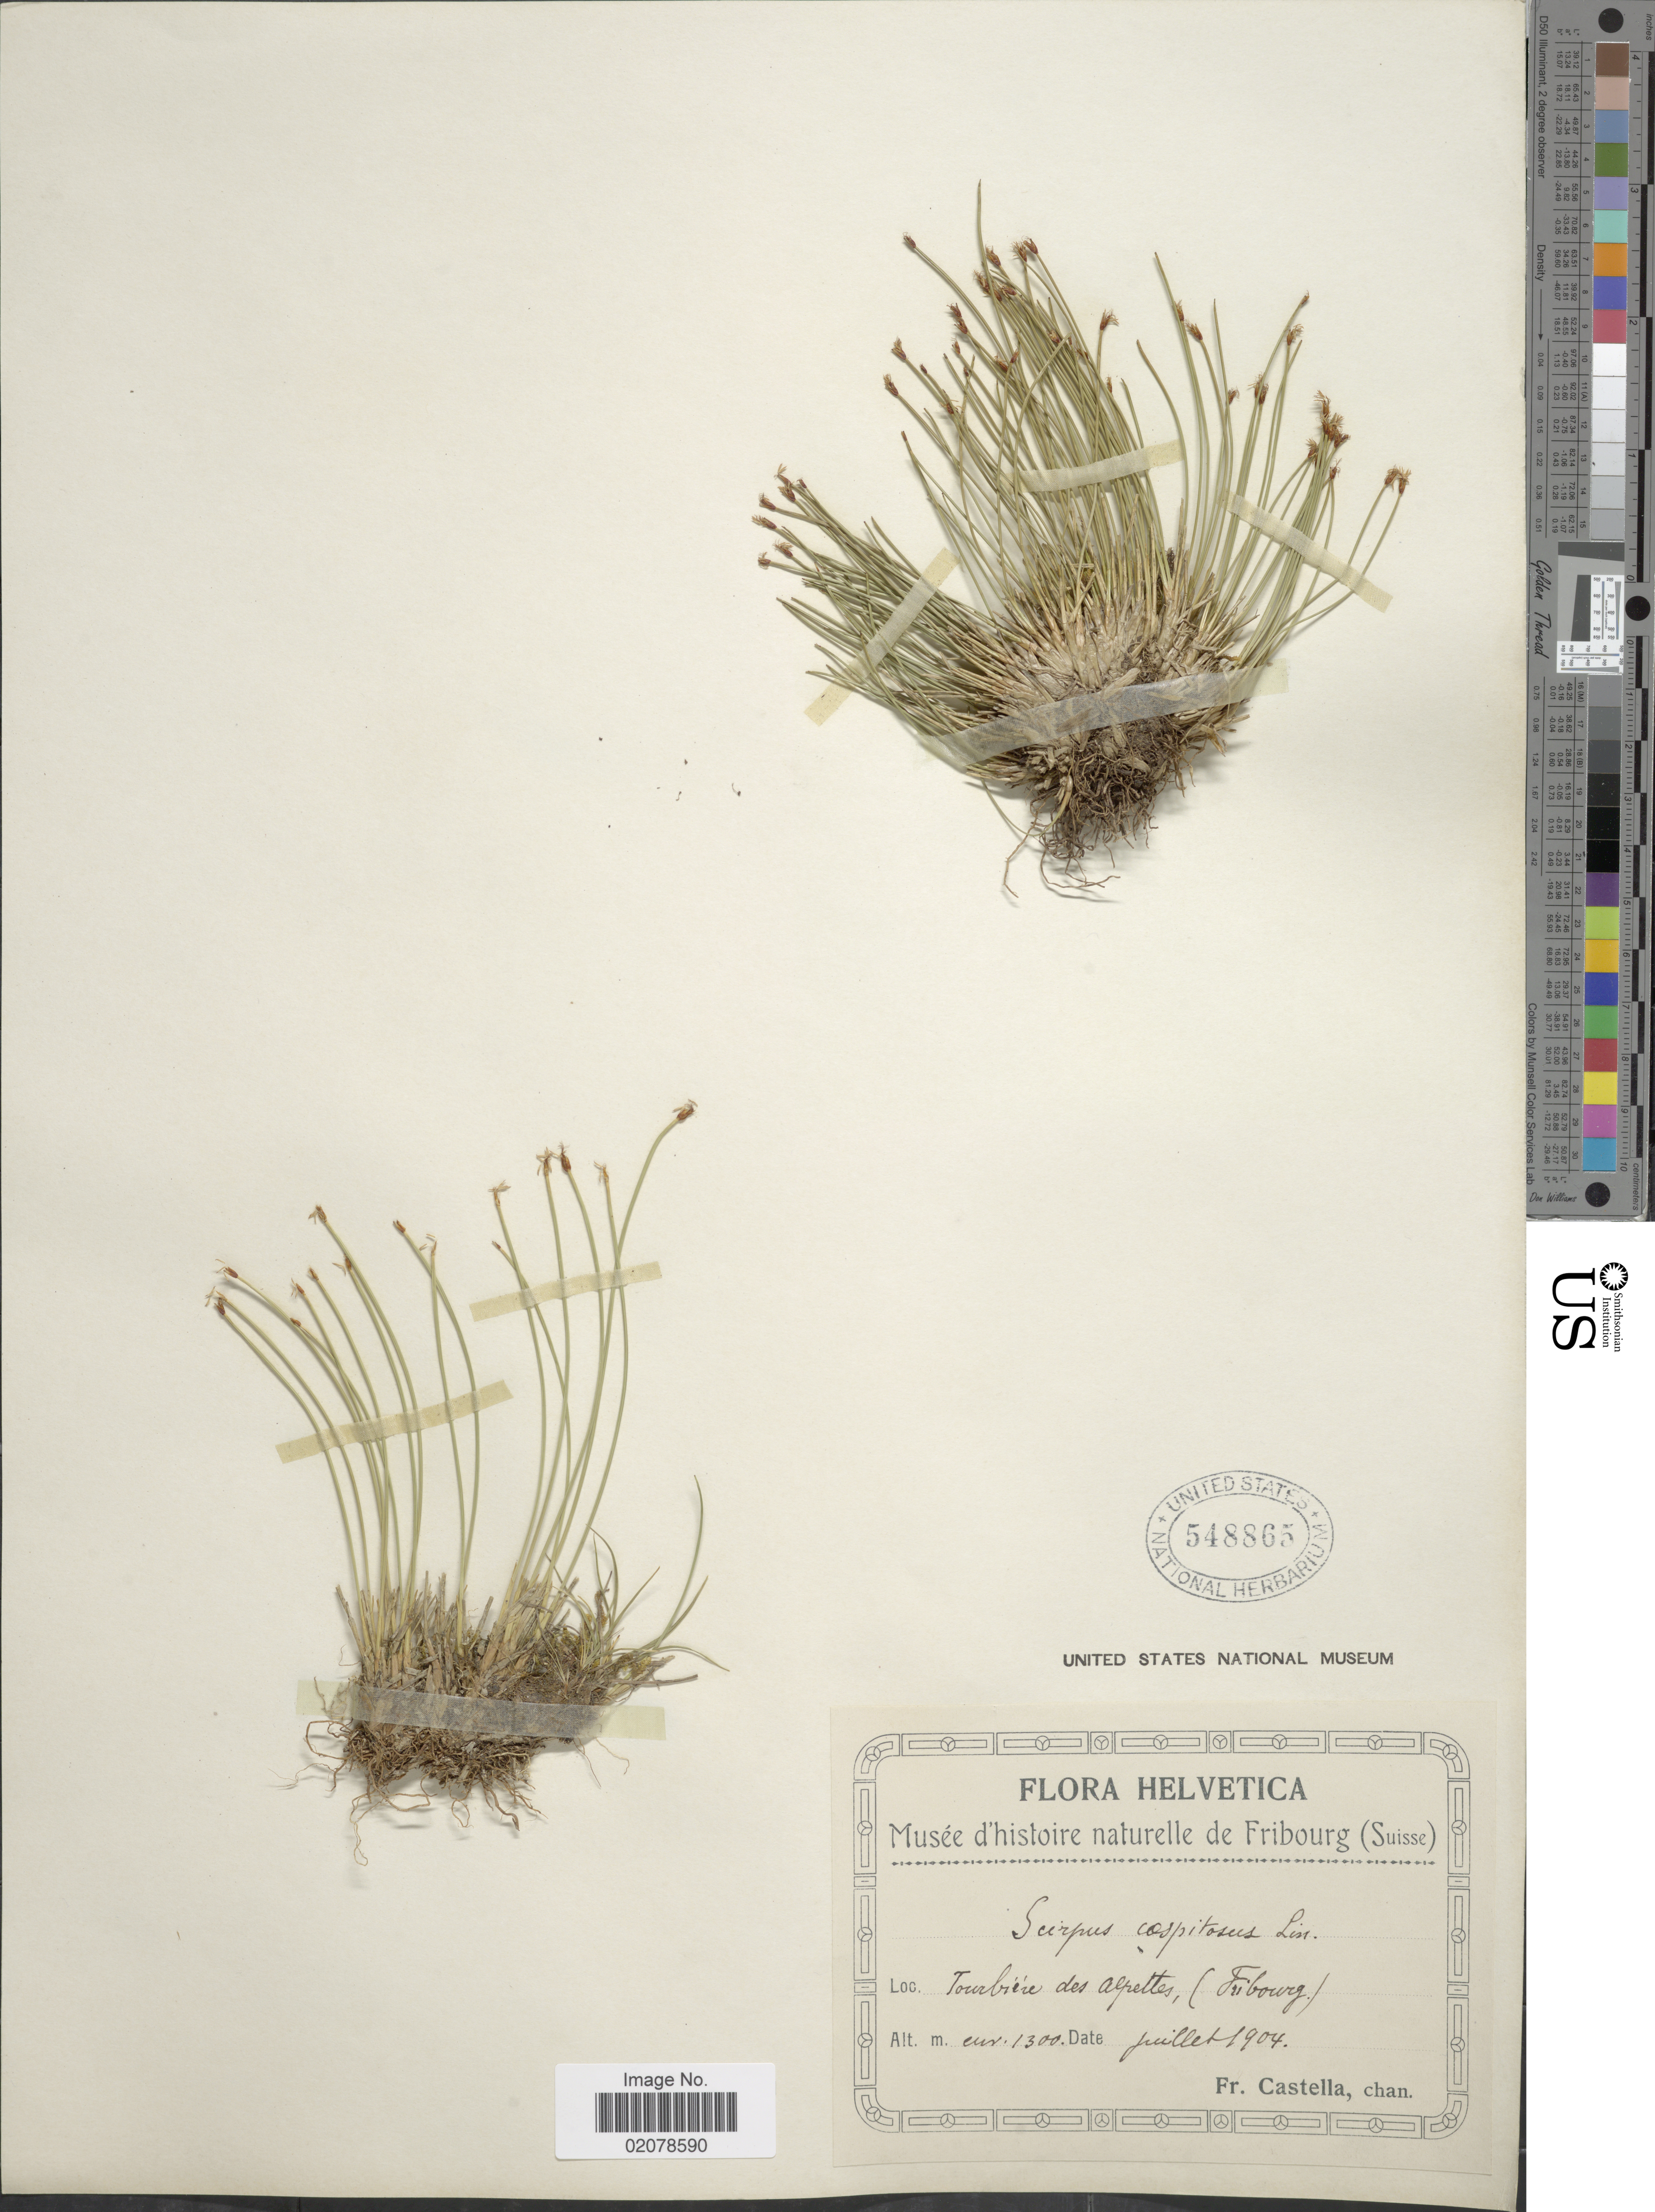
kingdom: Plantae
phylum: Tracheophyta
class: Liliopsida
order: Poales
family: Cyperaceae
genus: Trichophorum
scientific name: Trichophorum cespitosum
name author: (L.) Hartm.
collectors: Fr. Castella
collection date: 1904-07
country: Switzerland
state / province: Fribourg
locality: Tourbiere des alpettes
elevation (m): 1300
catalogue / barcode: US 548865